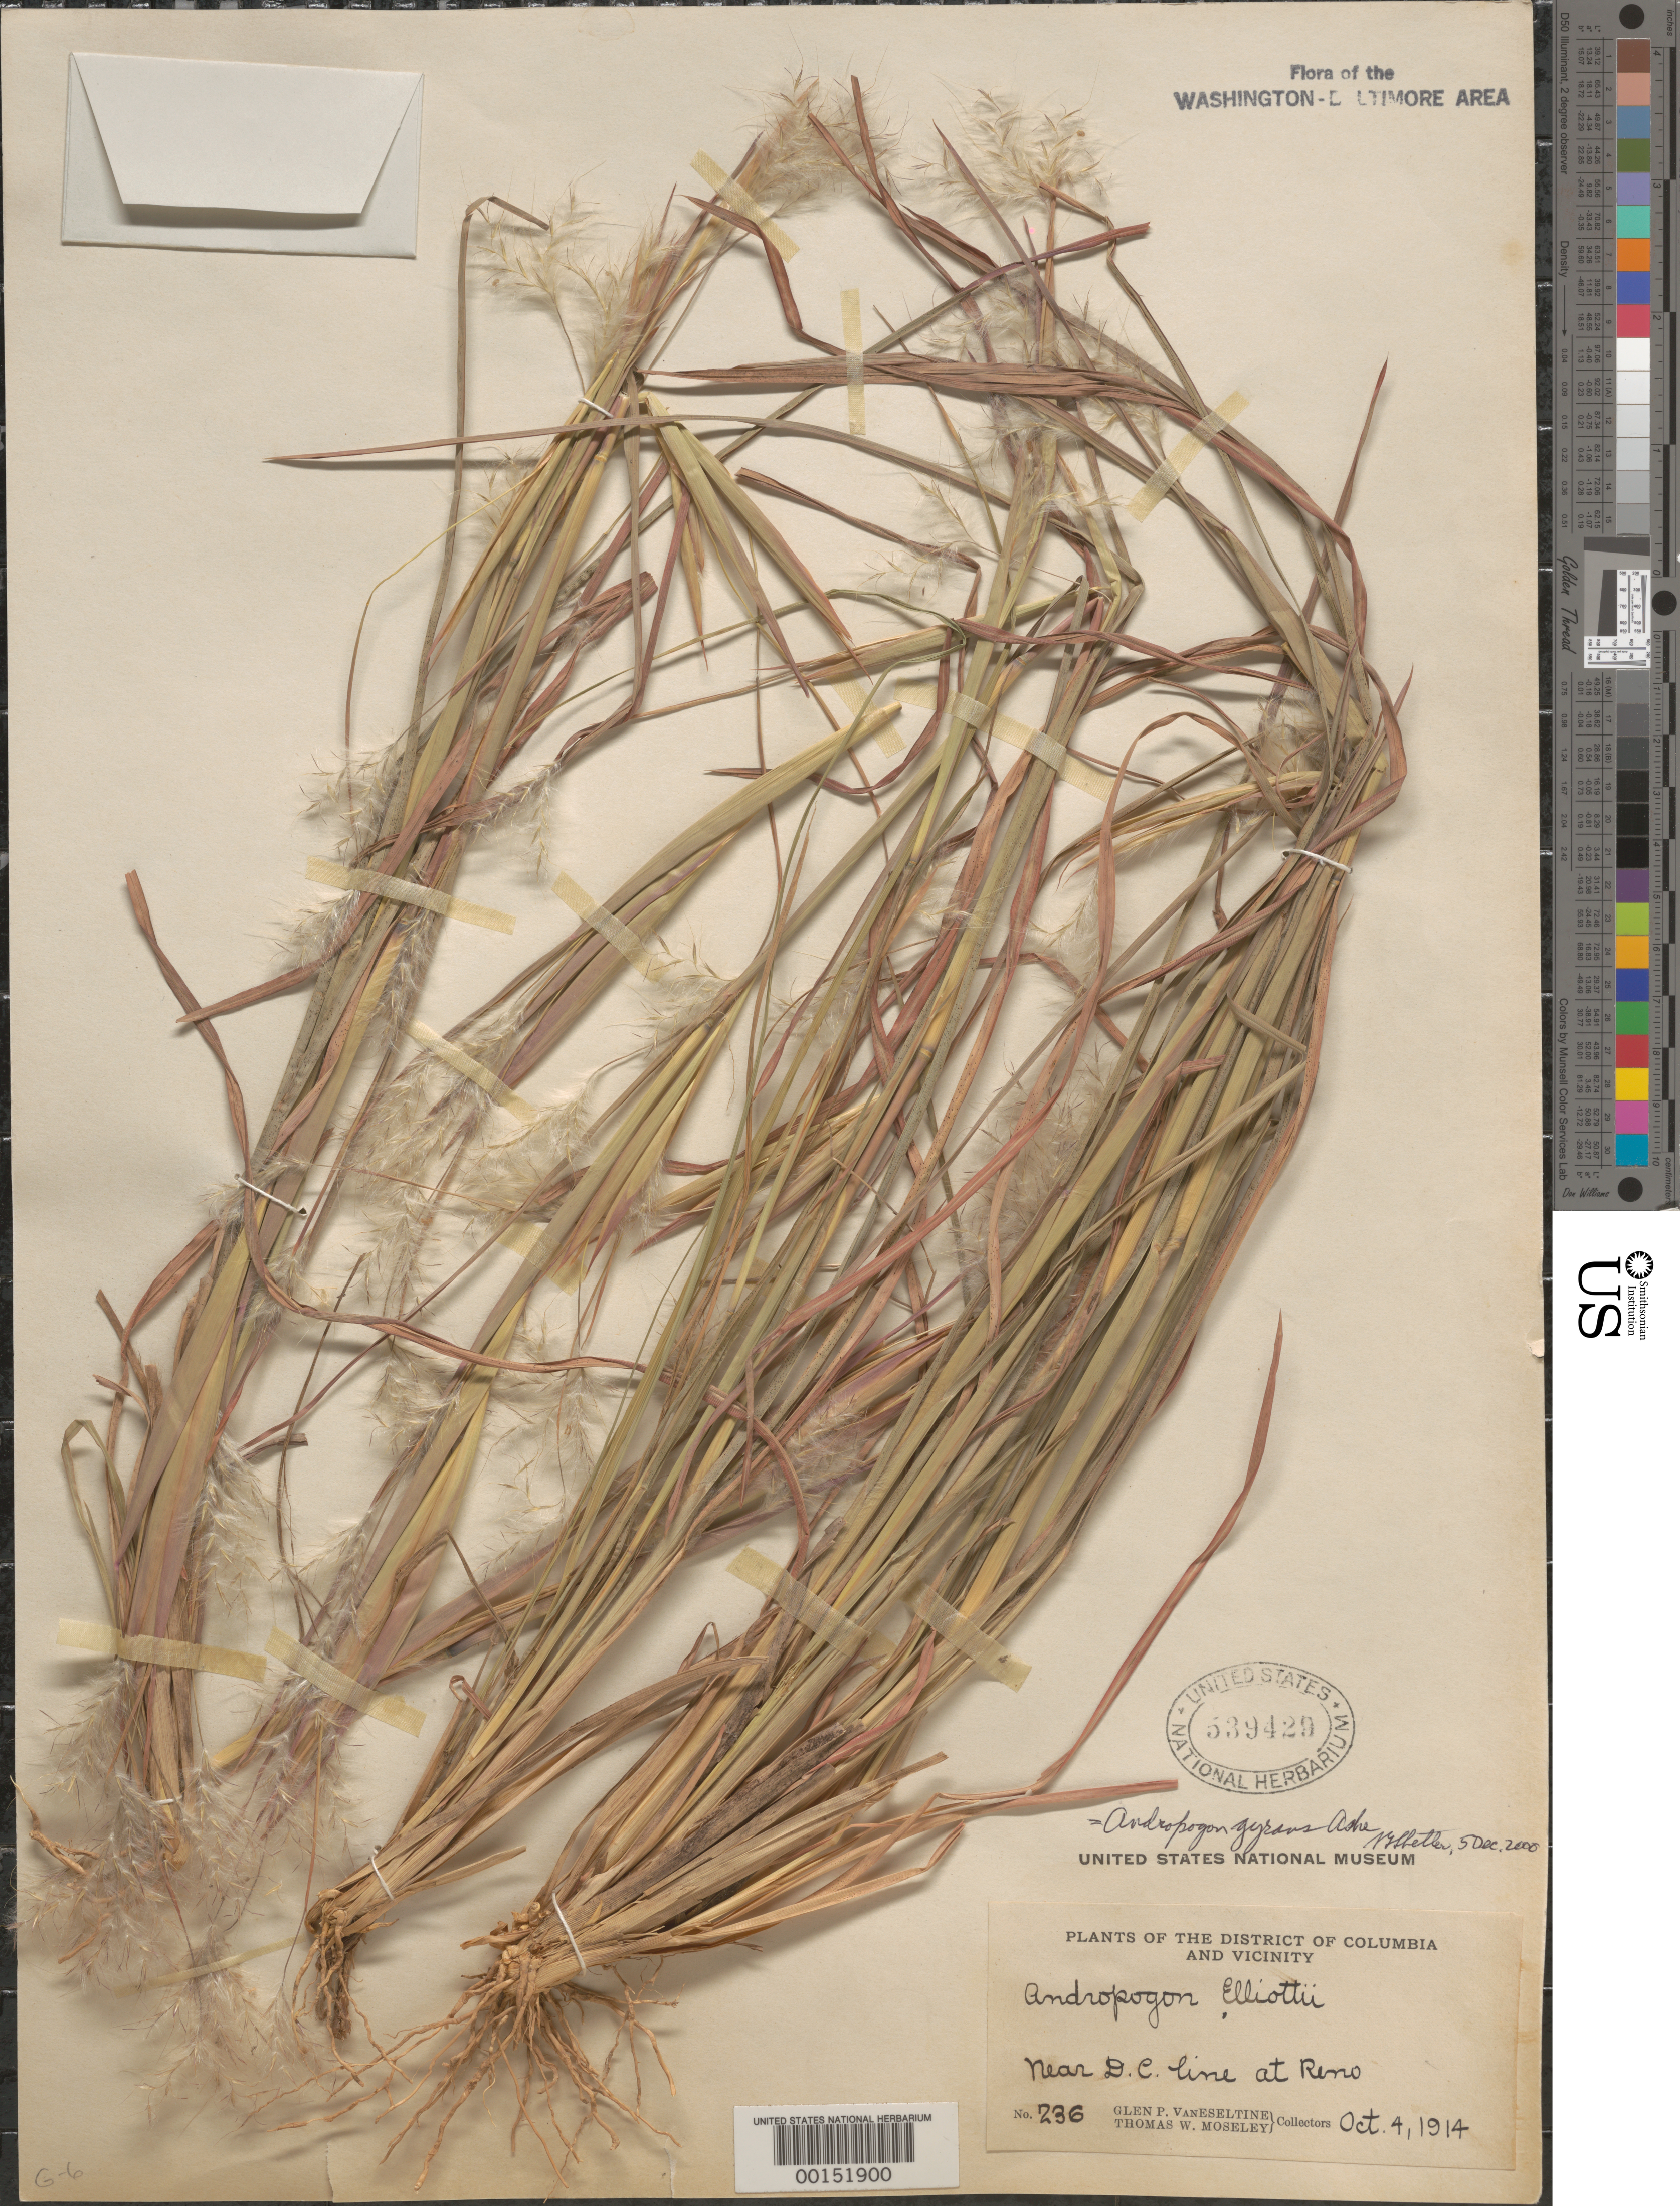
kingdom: Plantae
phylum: Tracheophyta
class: Liliopsida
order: Poales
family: Poaceae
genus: Andropogon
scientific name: Andropogon elliottii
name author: Chapm.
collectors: G. P. Van Eseltine & T. Moseley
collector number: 236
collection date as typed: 04 Oct 1914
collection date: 1914-10-04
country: United States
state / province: District of Columbia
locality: Near DC Line at Reno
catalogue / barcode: US 539429